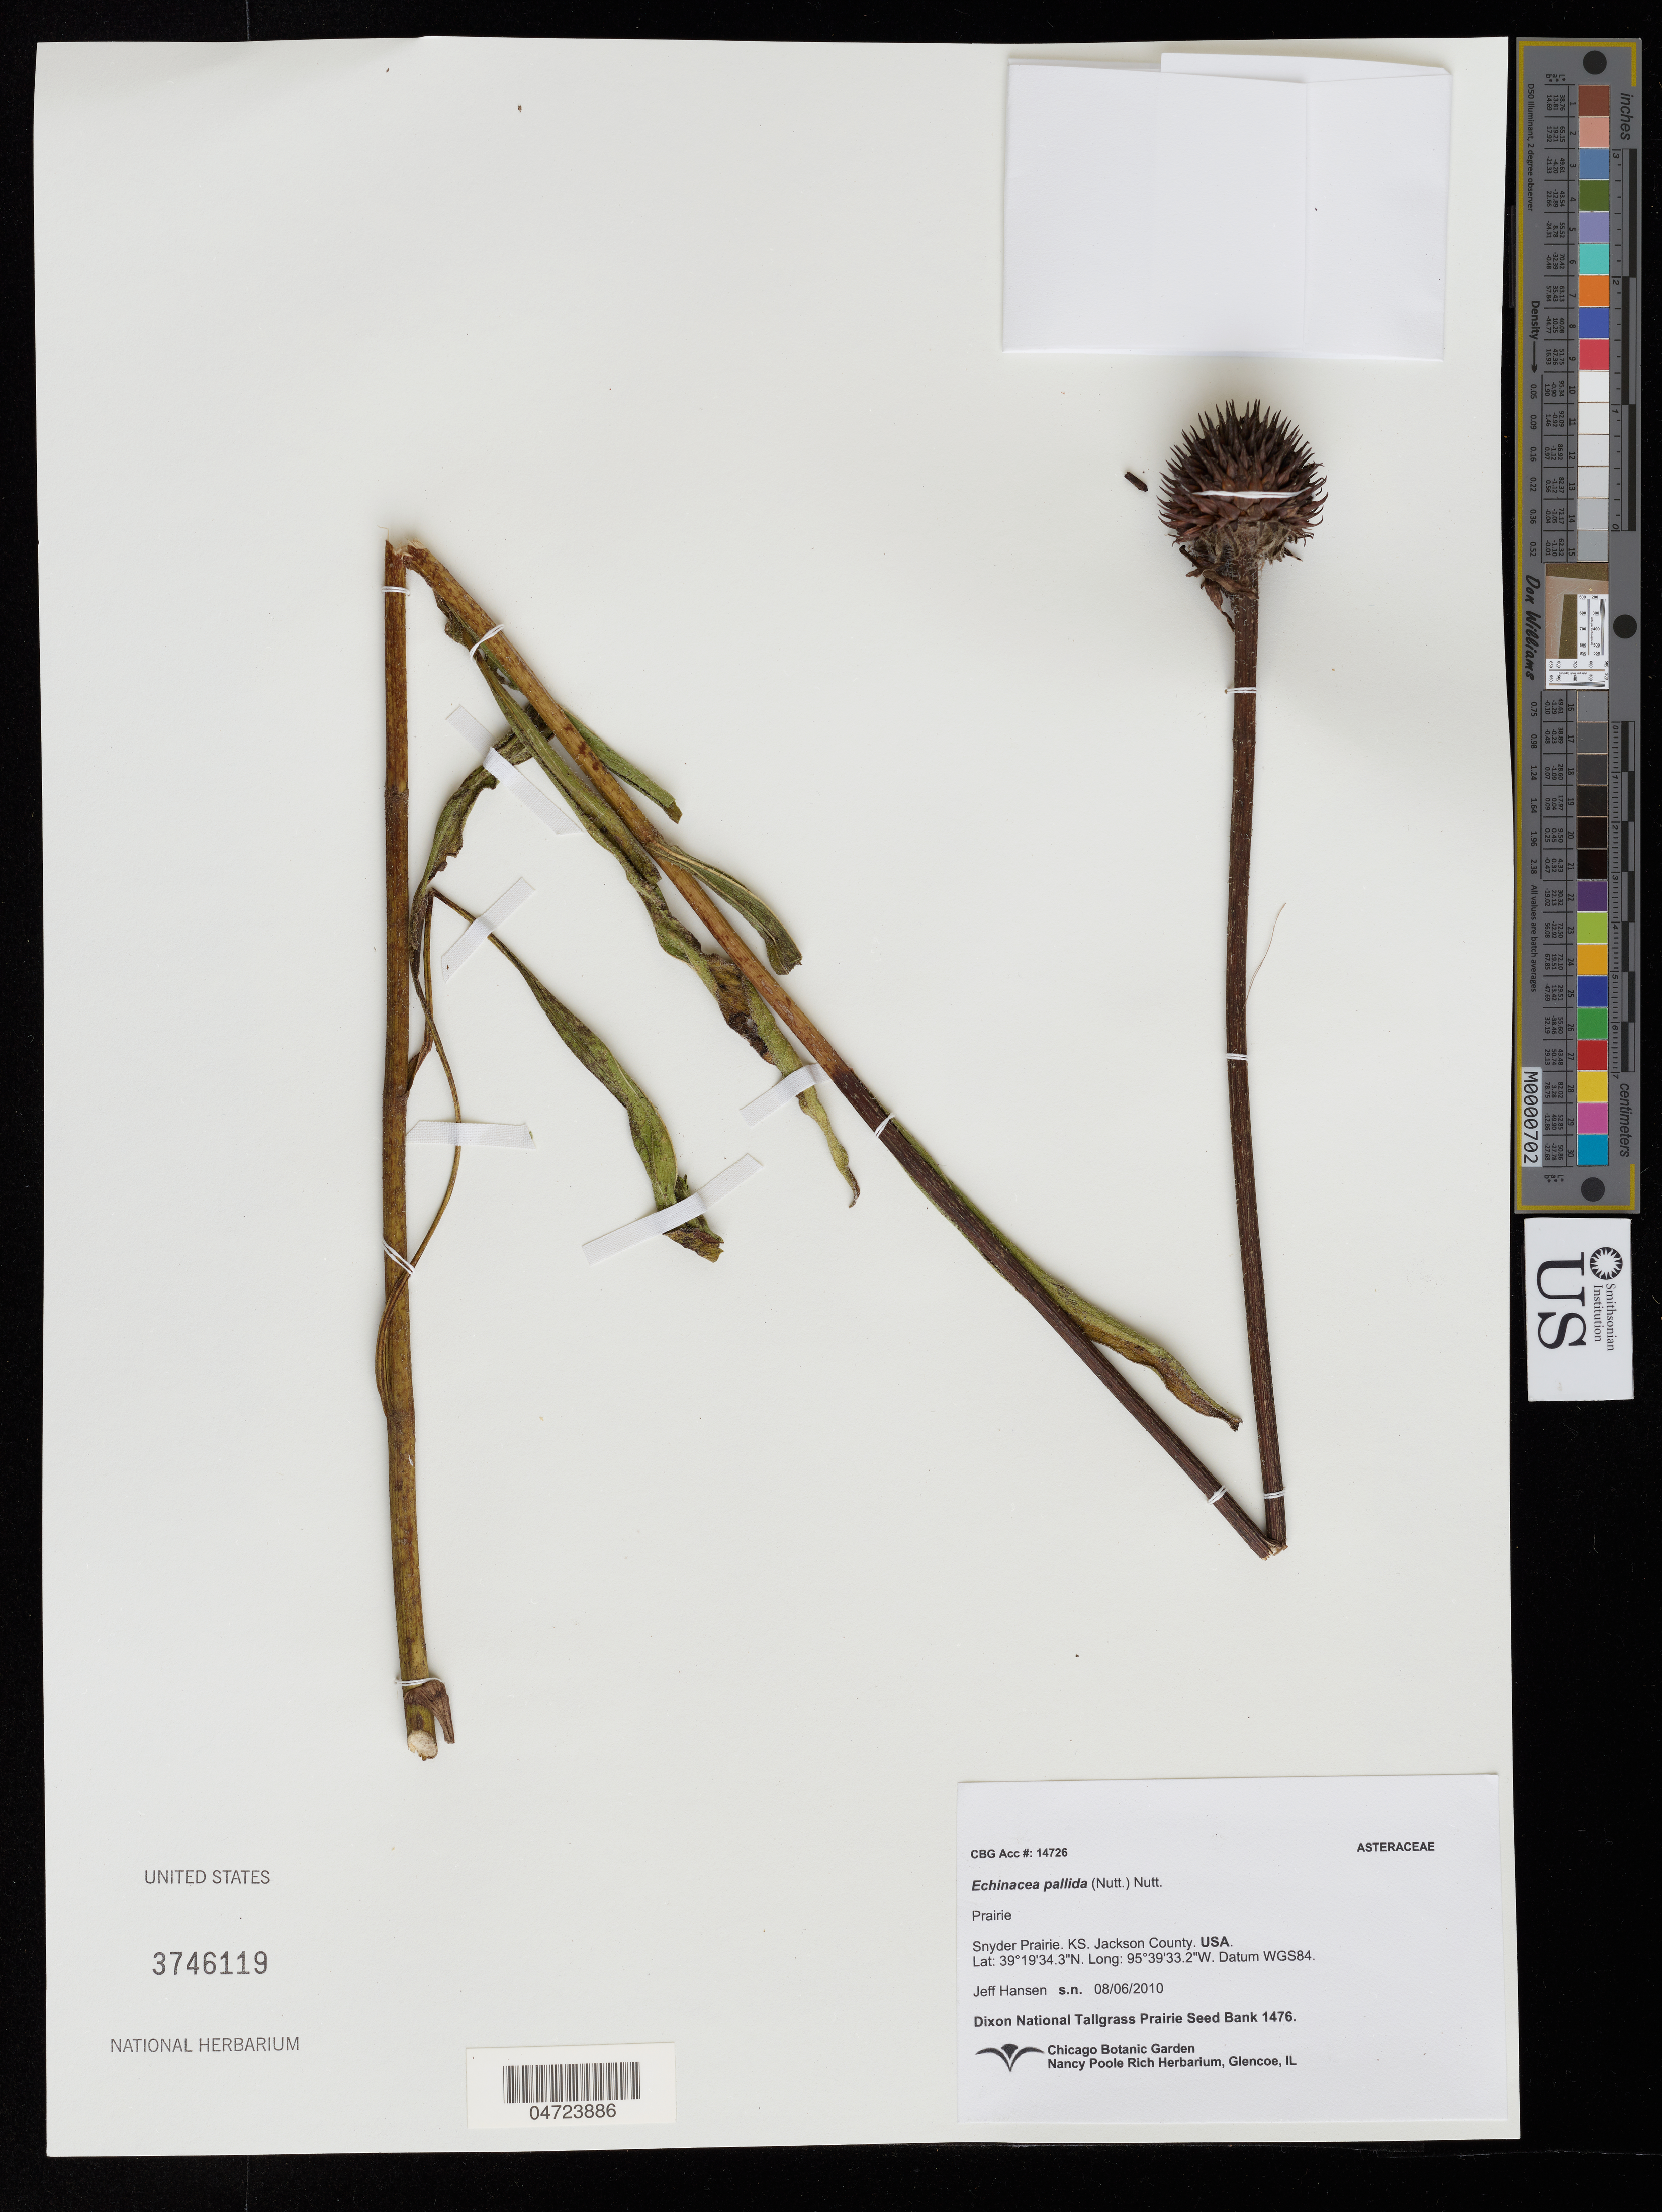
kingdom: Plantae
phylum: Tracheophyta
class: Magnoliopsida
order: Asterales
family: Asteraceae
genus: Echinacea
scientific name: Echinacea pallida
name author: (Nutt.) Nutt.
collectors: J. Hansen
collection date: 2010-08-06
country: United States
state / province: Kansas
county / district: Jackson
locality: Snyder Prairie. Jackson County.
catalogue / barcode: US 3746119